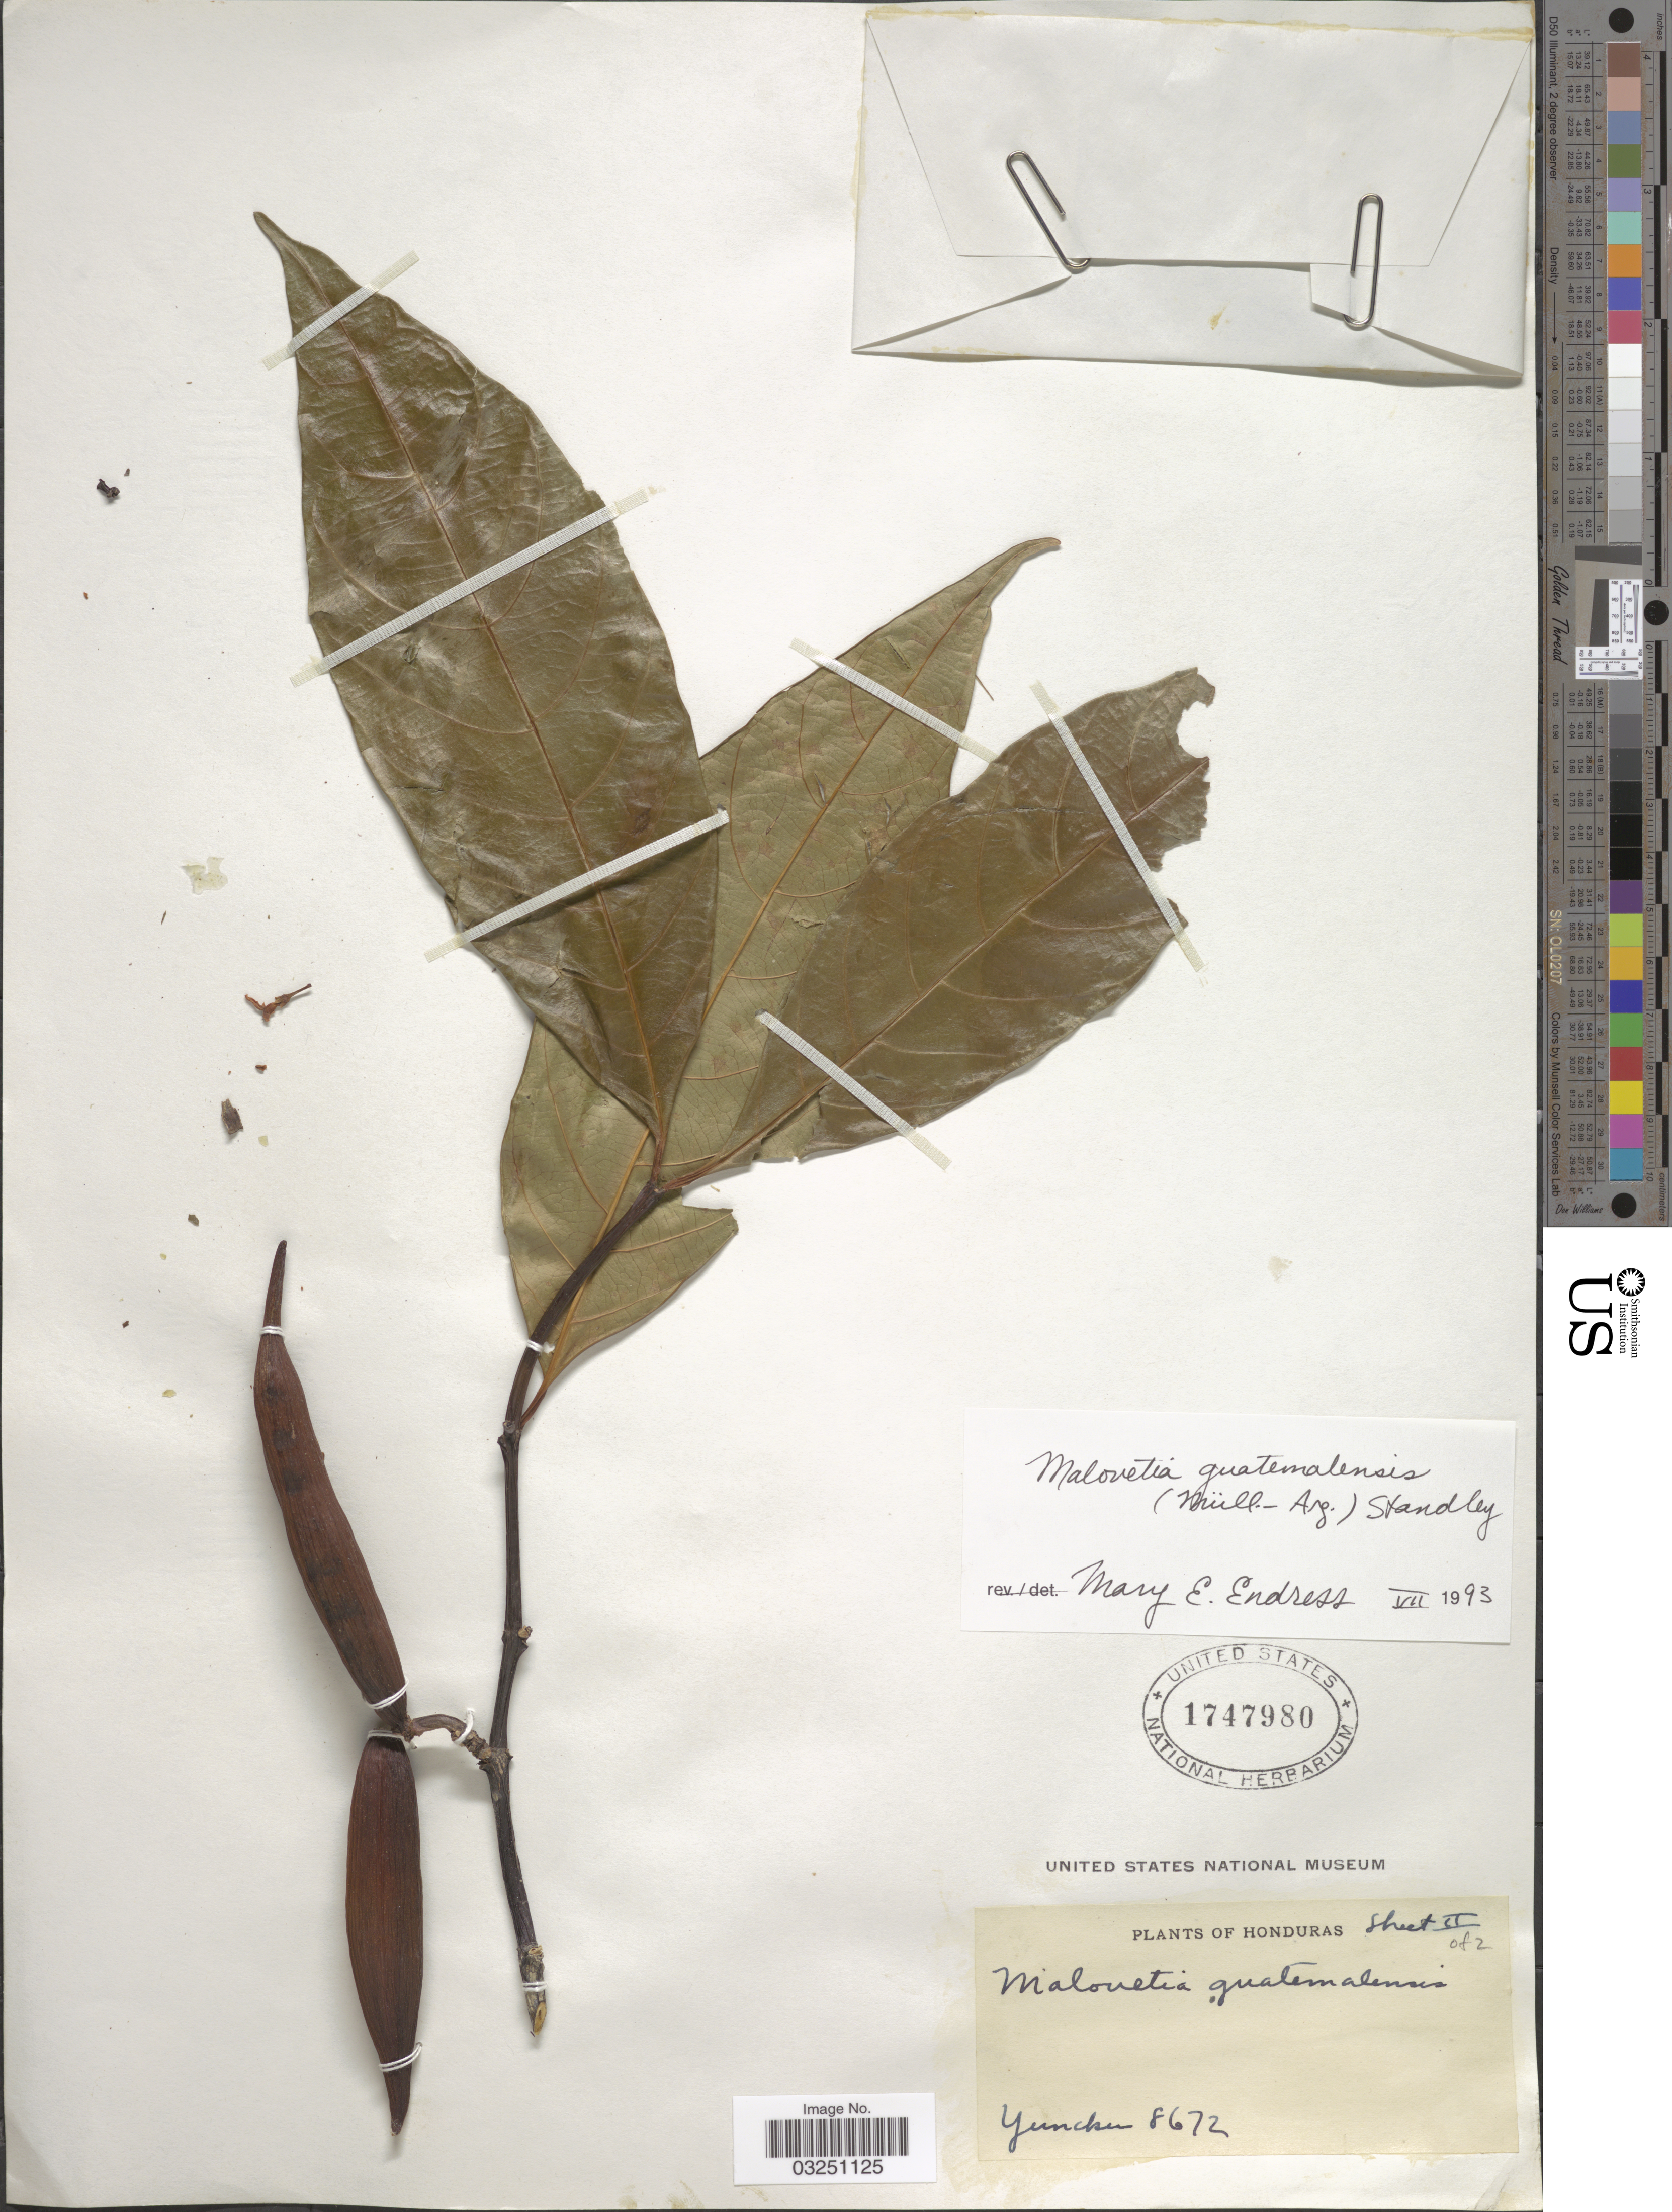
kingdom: Plantae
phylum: Tracheophyta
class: Magnoliopsida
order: Gentianales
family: Apocynaceae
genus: Malouetia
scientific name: Malouetia guatemalensis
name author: (Müll. Arg.) Standl.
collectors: Yuncker, --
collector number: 8672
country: Honduras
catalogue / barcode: US 1747980